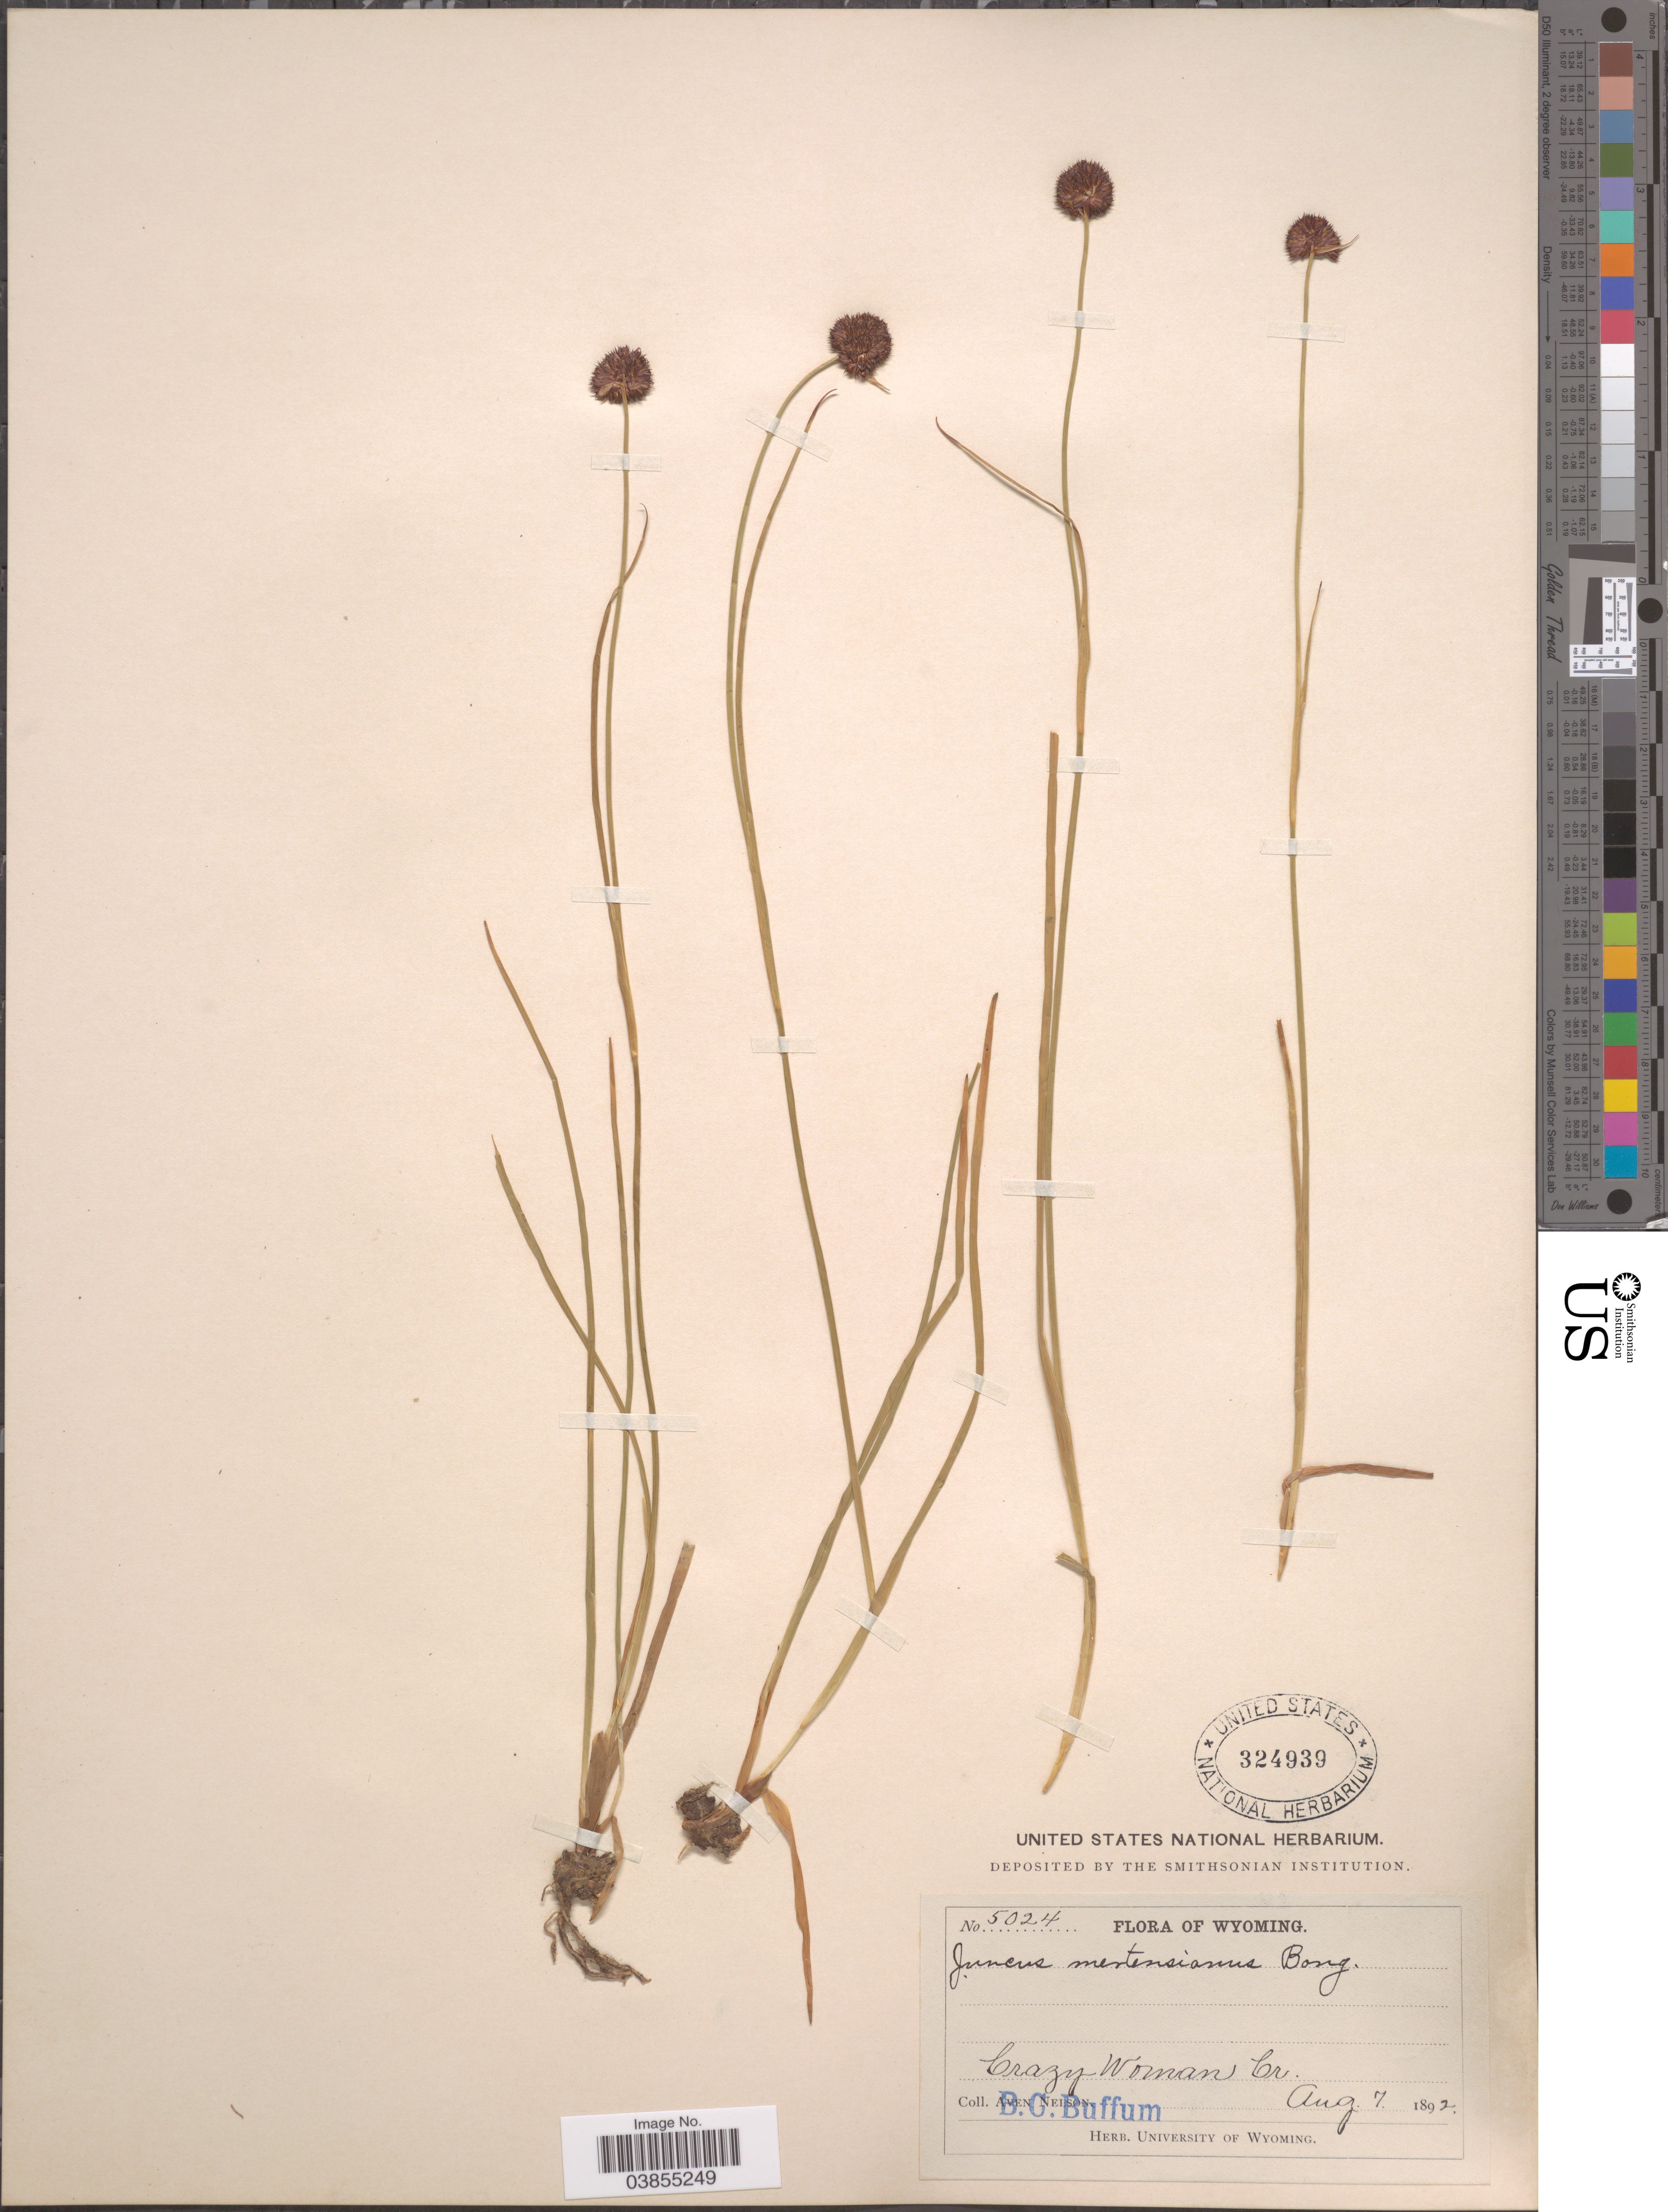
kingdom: Plantae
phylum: Tracheophyta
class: Liliopsida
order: Poales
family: Juncaceae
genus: Juncus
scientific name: Juncus mertensianus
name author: Bong.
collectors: B. Buffum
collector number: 5024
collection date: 1892-08-07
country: United States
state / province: Wyoming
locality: Crazy Woman Cr.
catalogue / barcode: US 324939